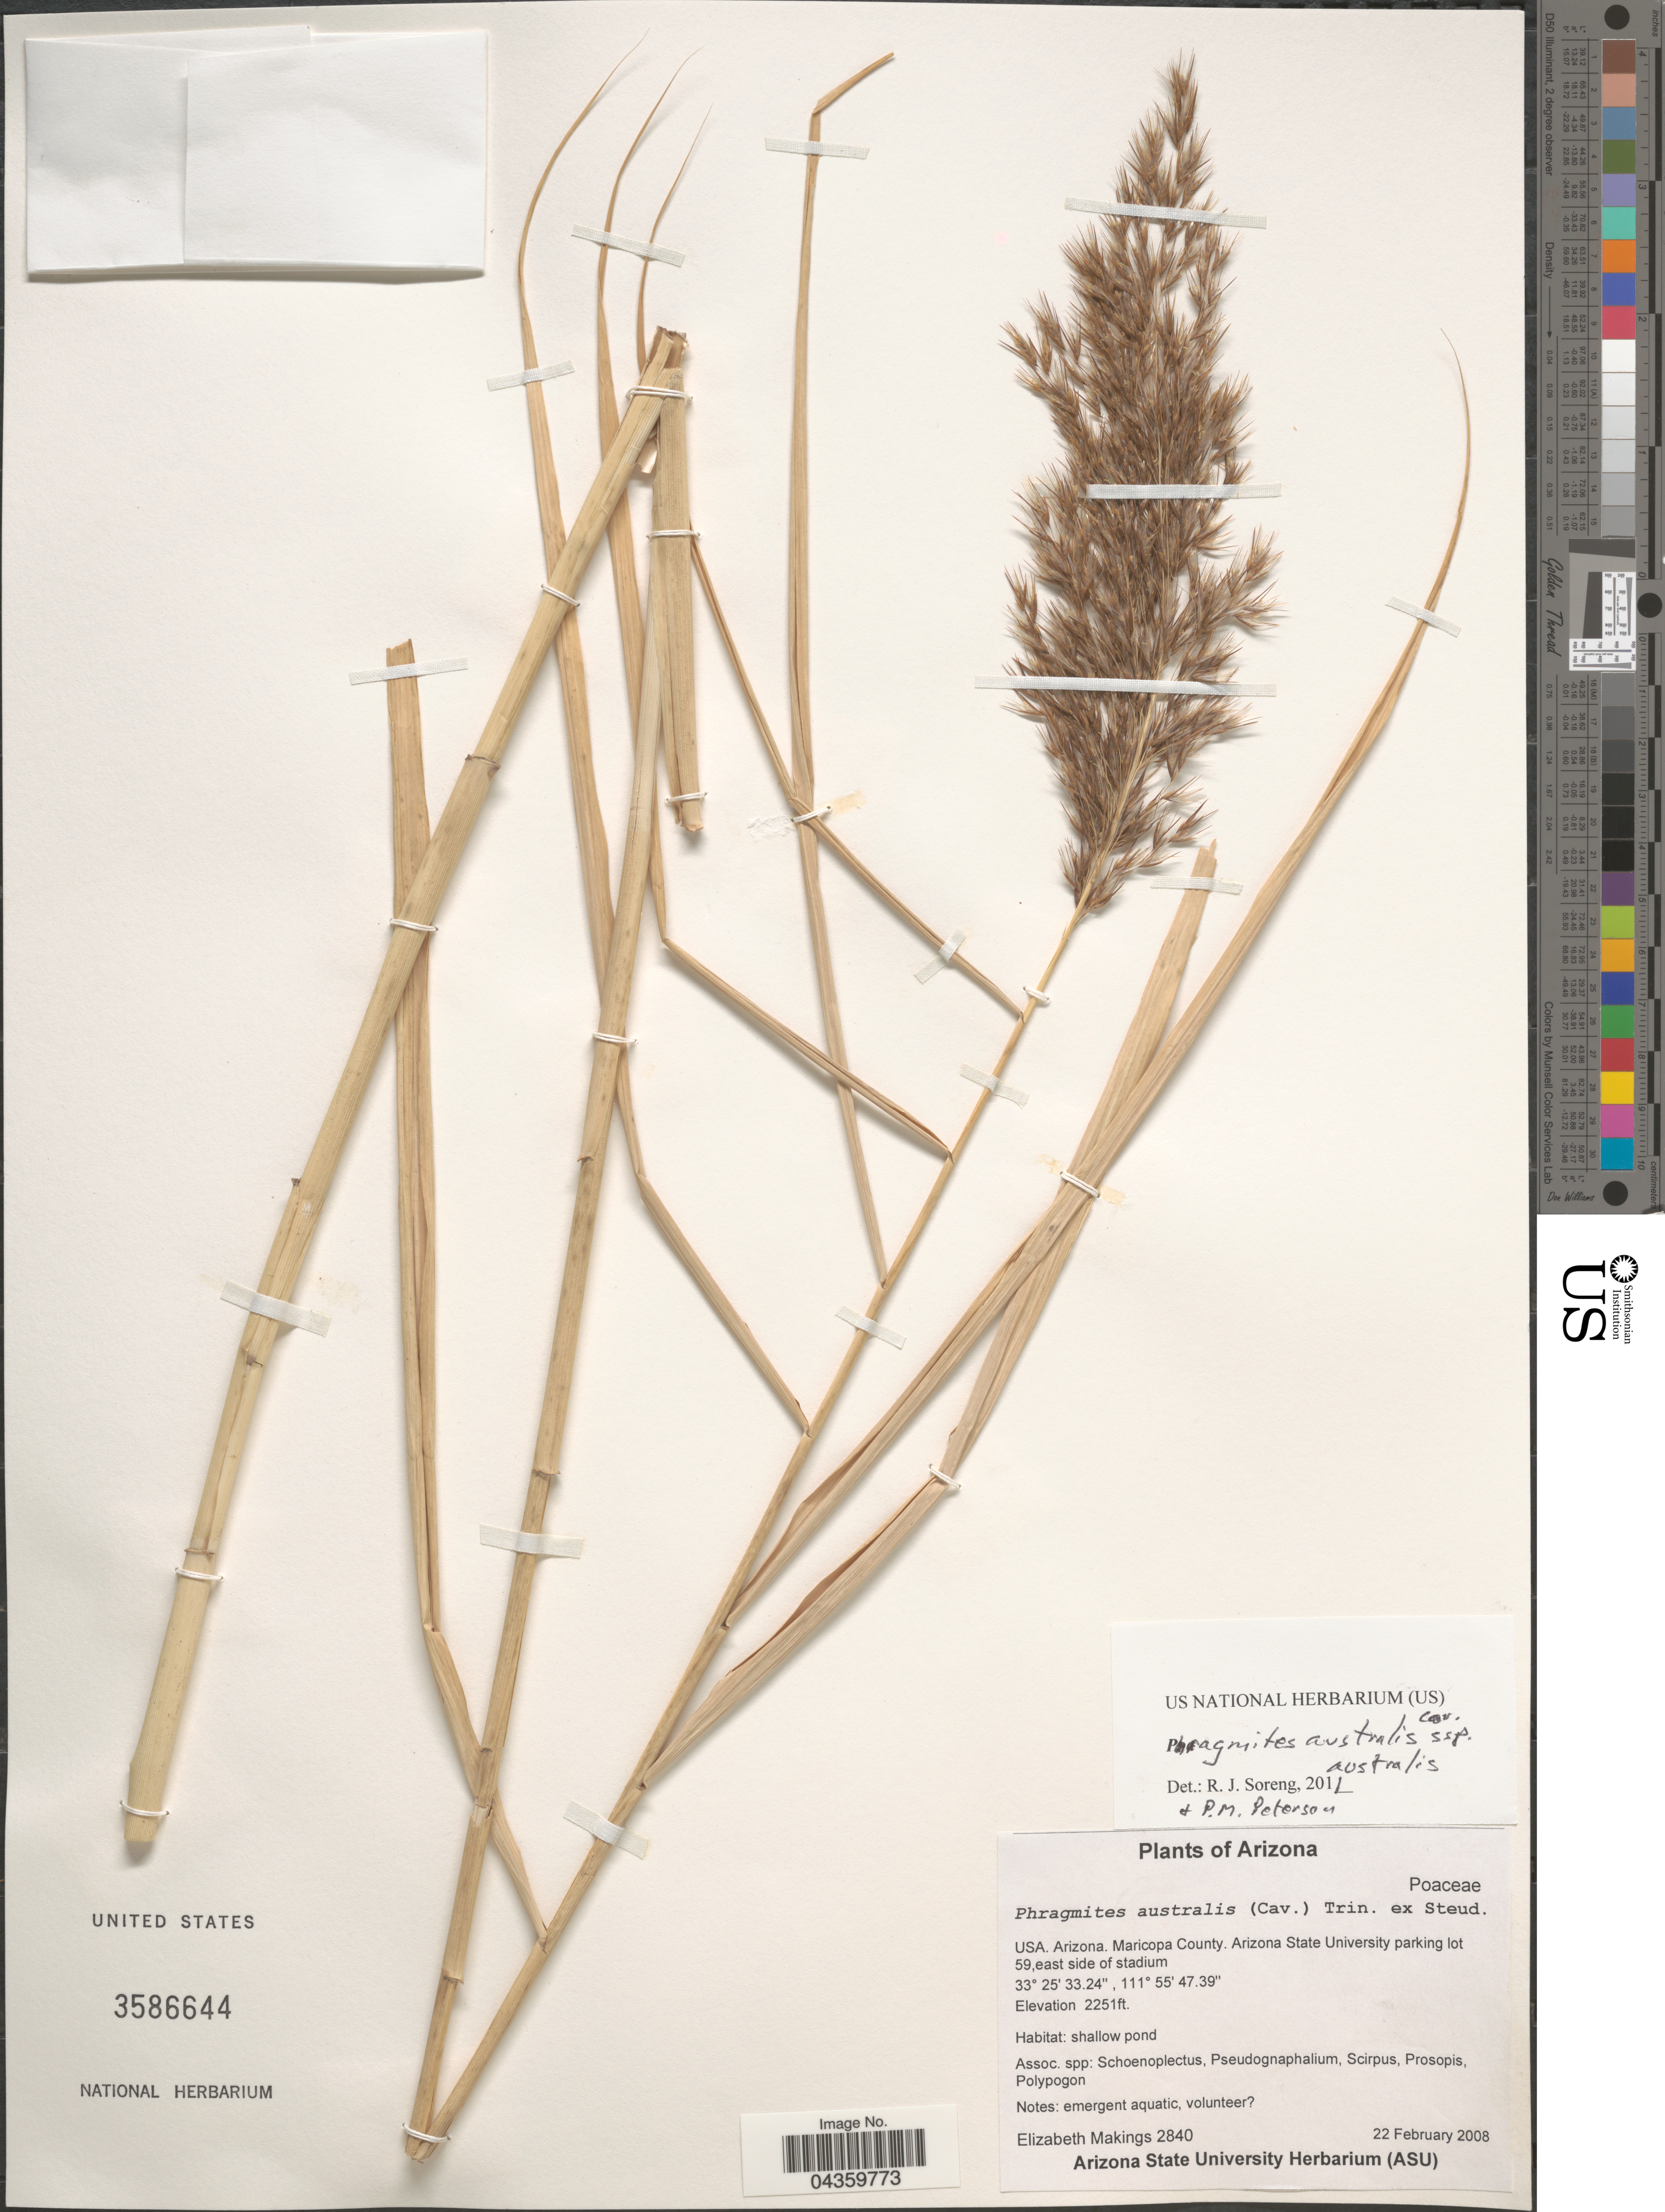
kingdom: Plantae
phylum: Tracheophyta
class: Liliopsida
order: Poales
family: Poaceae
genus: Phragmites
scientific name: Phragmites australis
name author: (Cav.) Trin. ex Steud.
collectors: E. Makings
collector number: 2840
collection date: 2008-02-22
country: United States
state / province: Arizona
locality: Maricopa County. Arizona State University parking lot 59, east side of stadium.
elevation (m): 686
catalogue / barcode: US 3586644